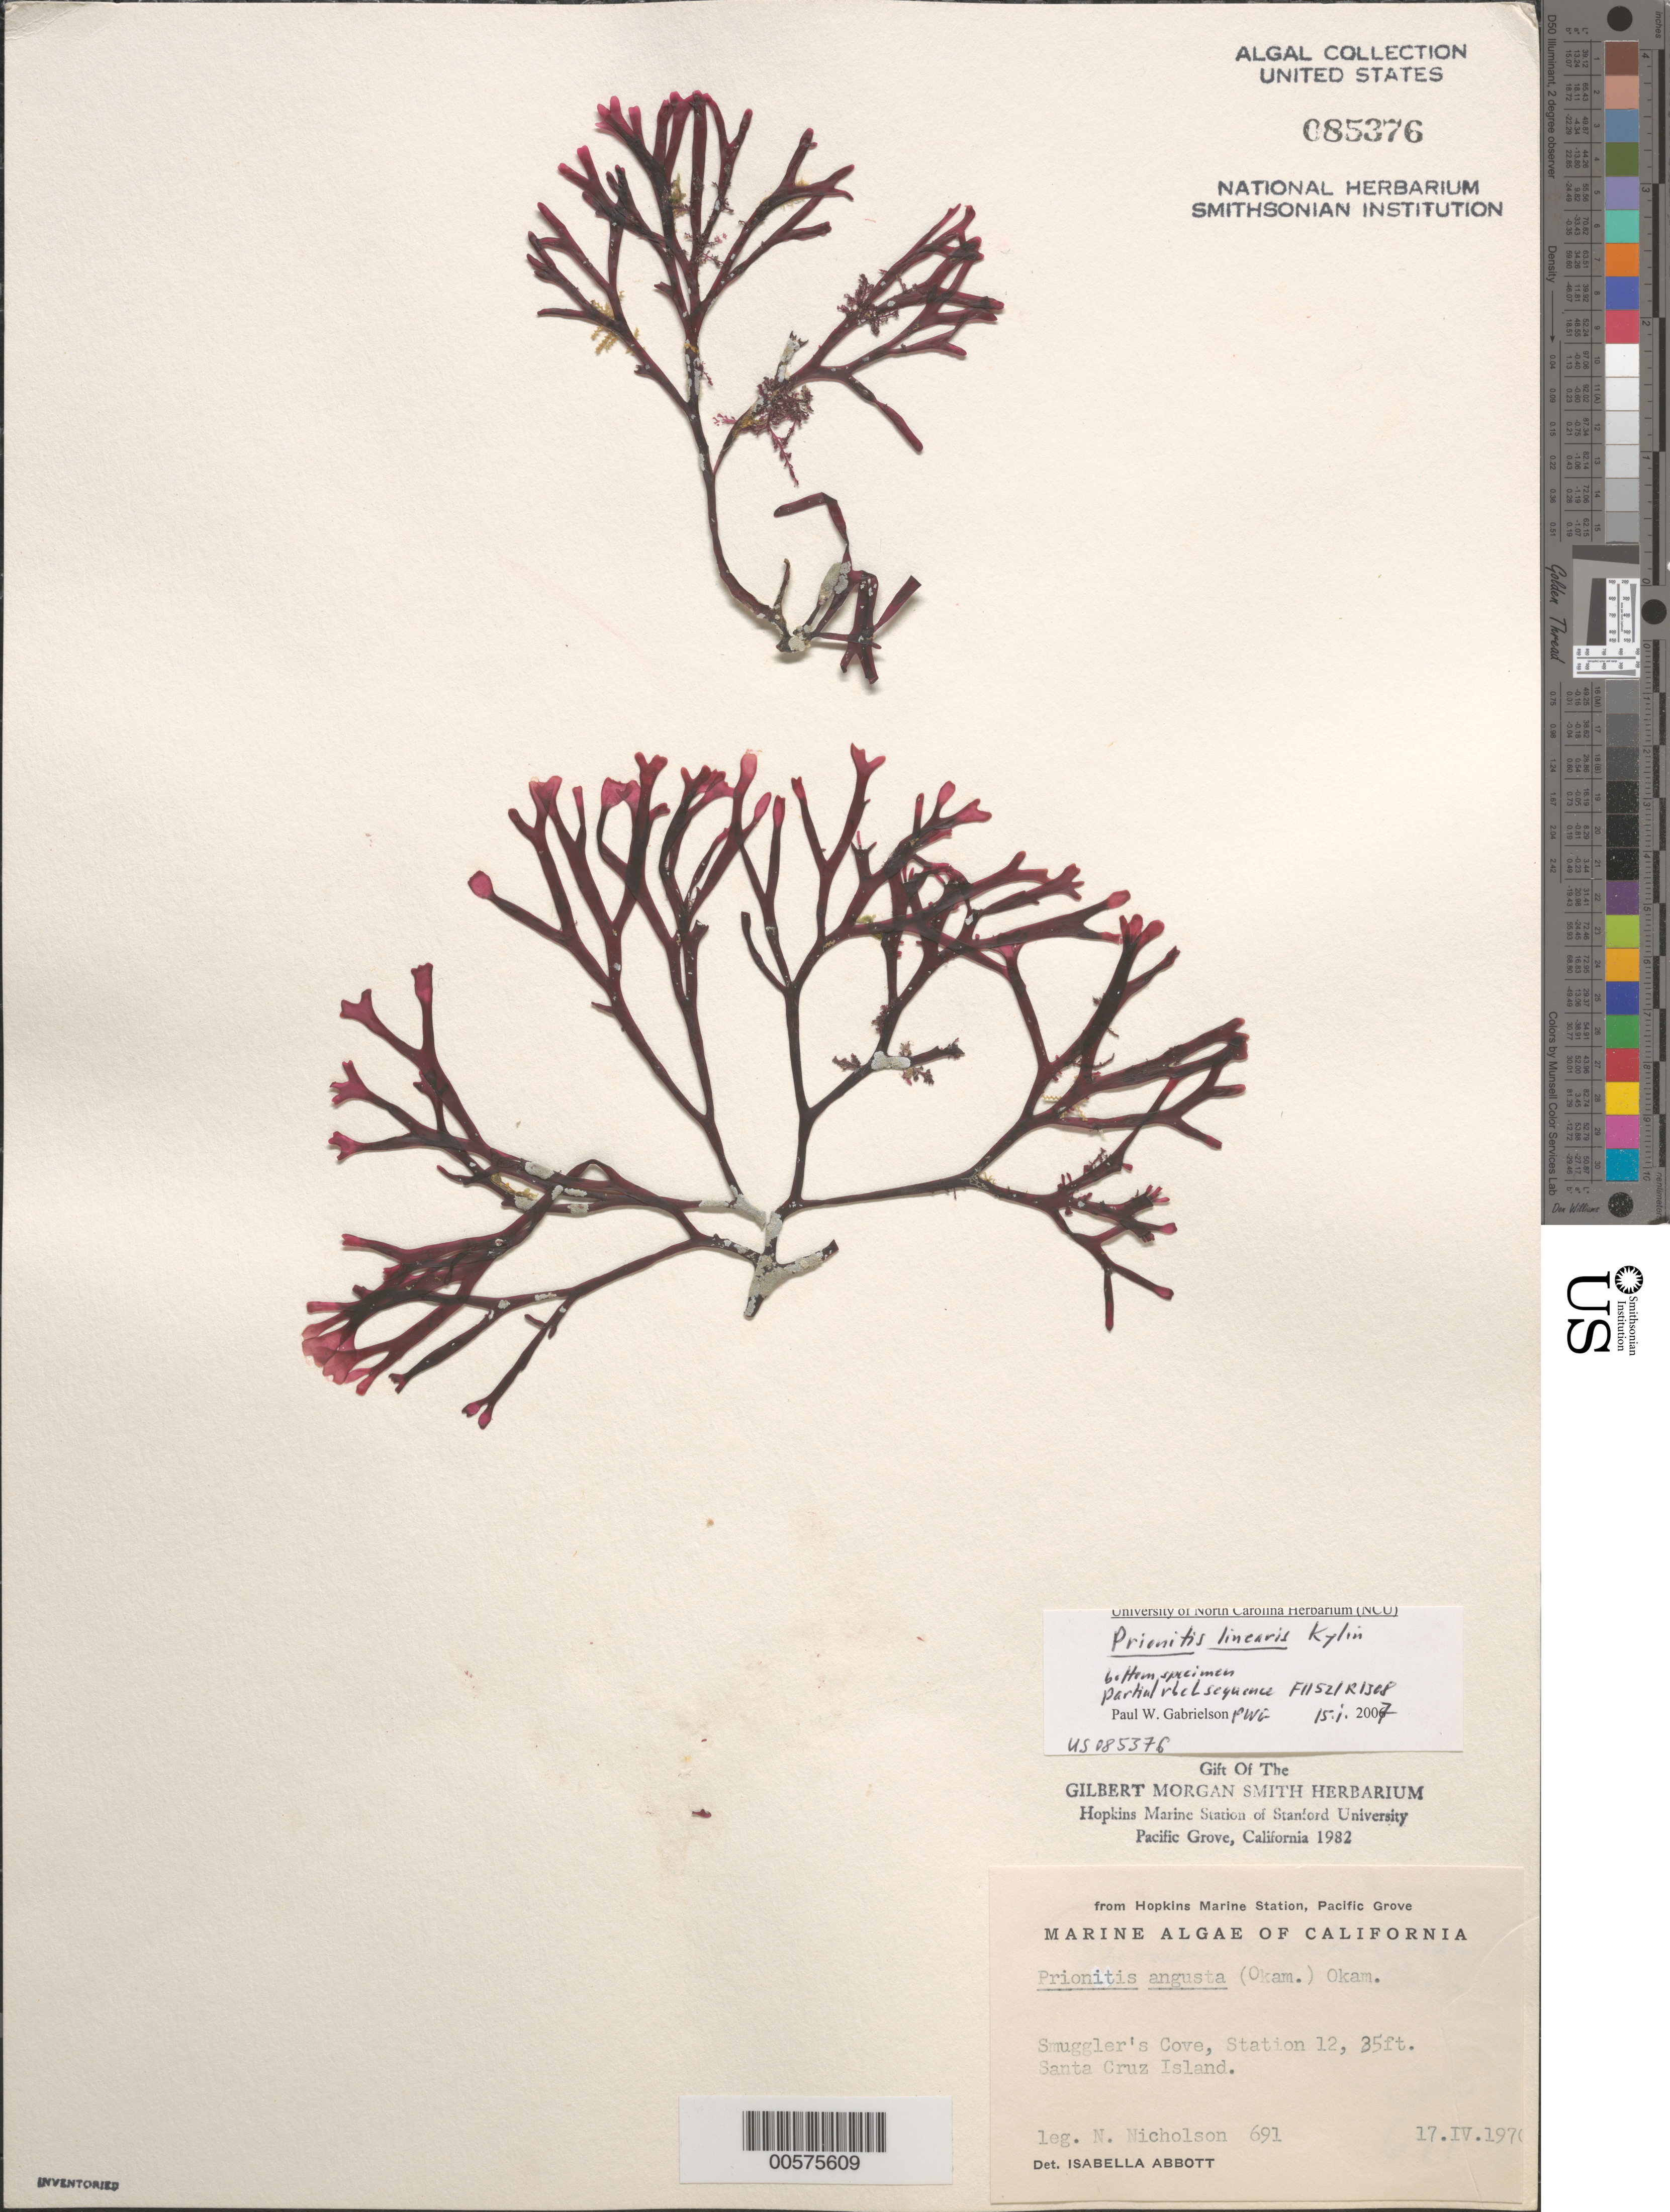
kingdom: Plantae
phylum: Rhodophyta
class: Florideophyceae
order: Cryptonemiales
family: Cryptonemiaceae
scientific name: Prionitis linearis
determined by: Gabrielson, P. W.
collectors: N. Nicholson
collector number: NLN 691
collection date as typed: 17 Apr 1970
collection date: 1970-04-17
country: United States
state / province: California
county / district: Santa Barbara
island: Santa Cruz Island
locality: Smuggler's Cove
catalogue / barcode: US 85376